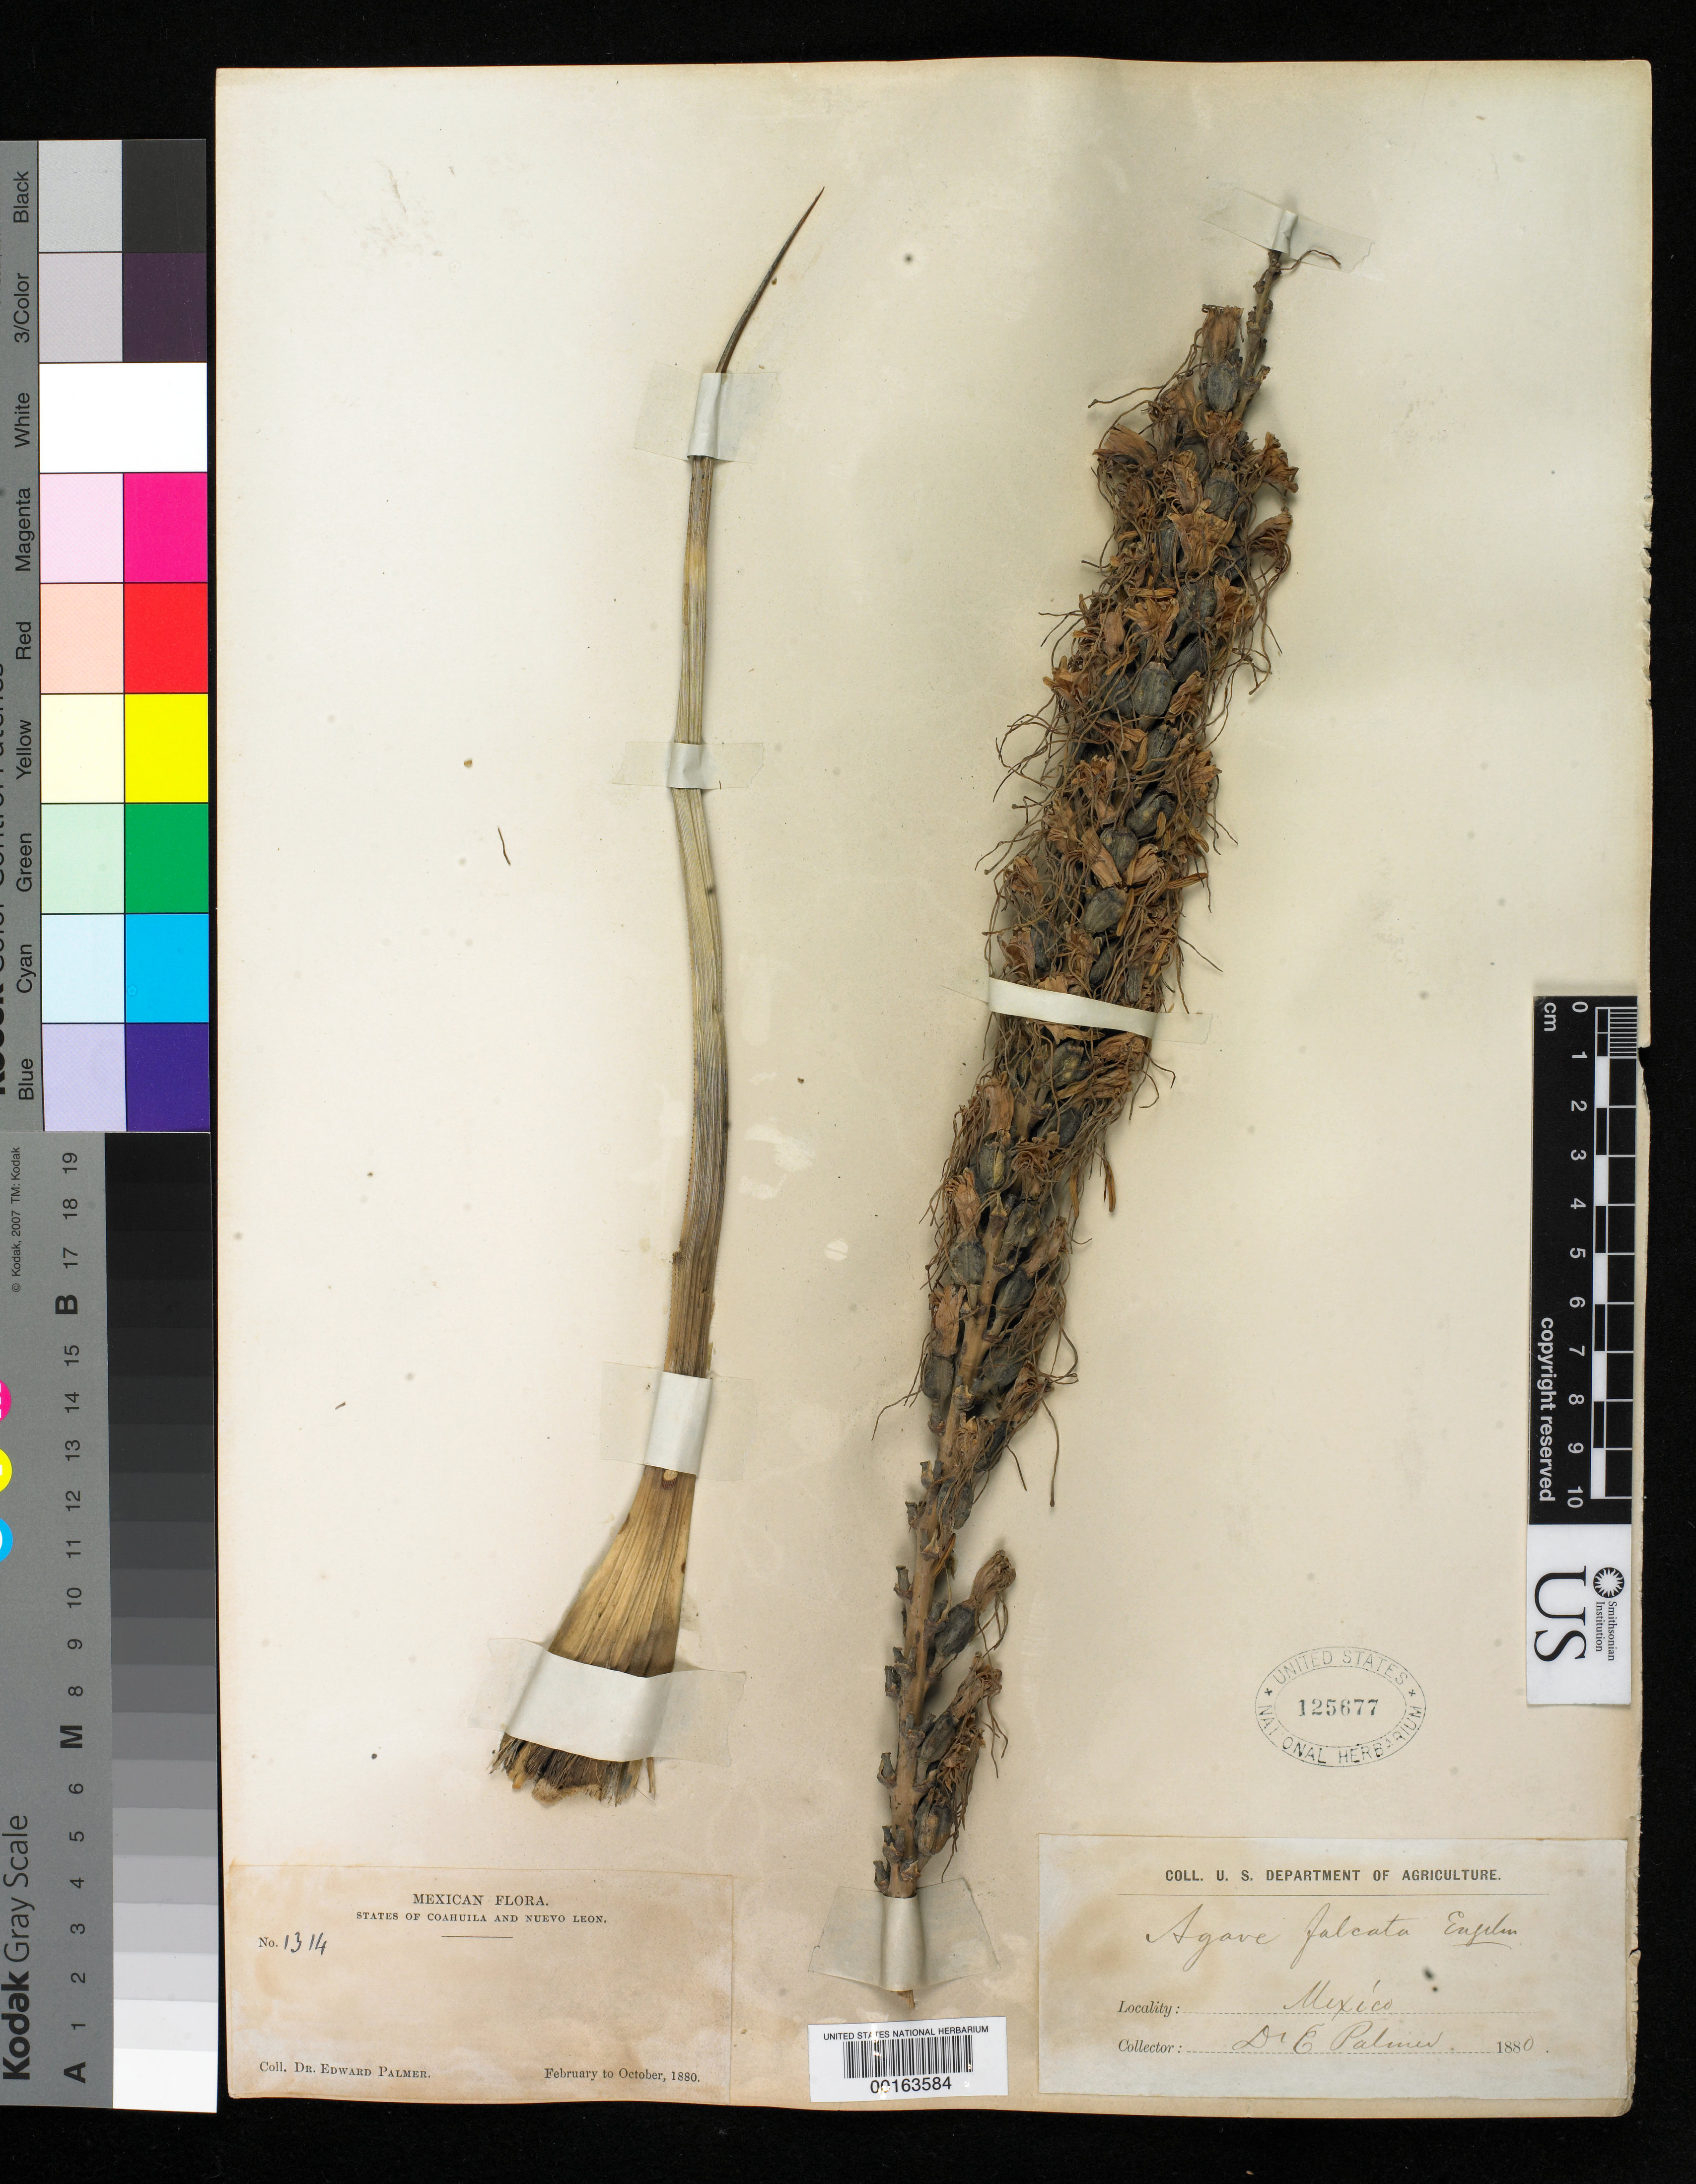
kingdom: Plantae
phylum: Tracheophyta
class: Liliopsida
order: Asparagales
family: Asparagaceae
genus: Agave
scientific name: Agave striata subsp. falcata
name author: (Engelm.) Gentry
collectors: E. Palmer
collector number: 1314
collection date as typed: Feb 1880 to -- Oct 1880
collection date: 1880-02/1880-10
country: Mexico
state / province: Coahuila / Nuevo León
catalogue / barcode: US 125677